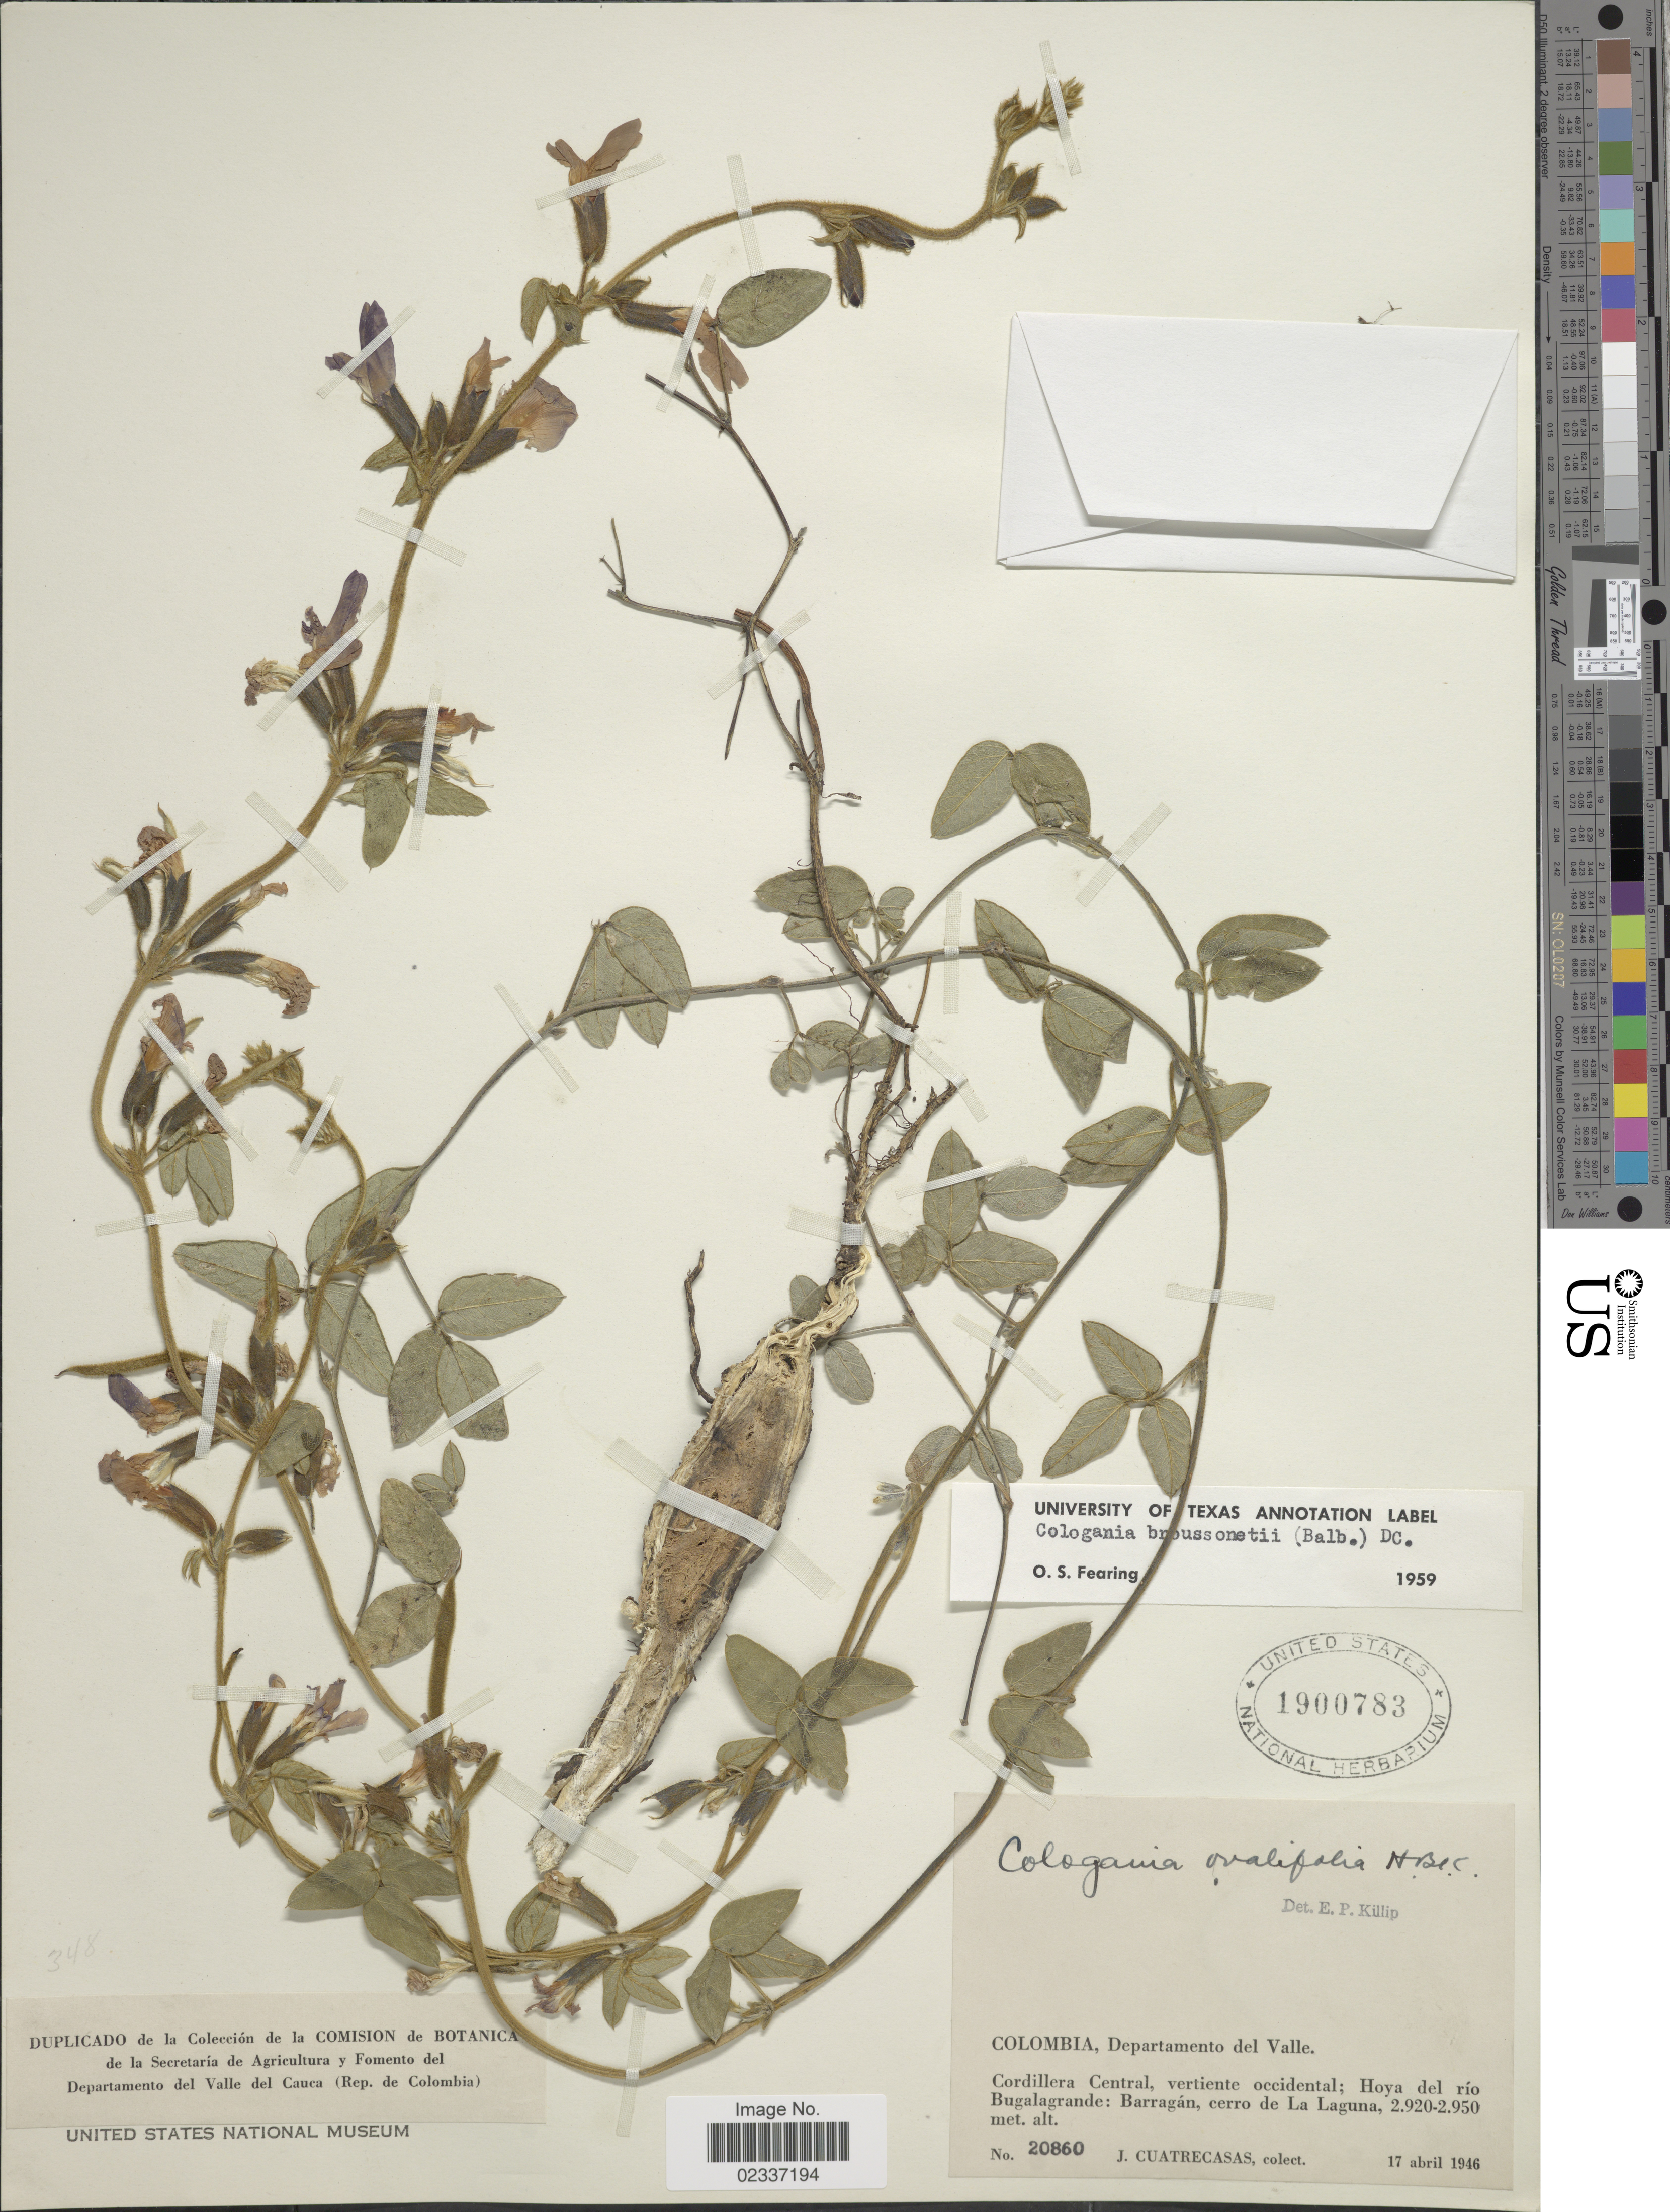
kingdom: Plantae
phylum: Tracheophyta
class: Magnoliopsida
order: Fabales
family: Fabaceae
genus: Cologania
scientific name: Cologania broussonetii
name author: (Balb.) DC.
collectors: J. Cuatrecasas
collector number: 20860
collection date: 1946-04-17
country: Colombia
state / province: Valle del Cauca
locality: Departamento del Valle, Cordillera Central, vertiente occidental; Hoya del río Bugalagrande: Barragán, cerro de La Laguna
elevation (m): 2920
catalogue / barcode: US 1900783